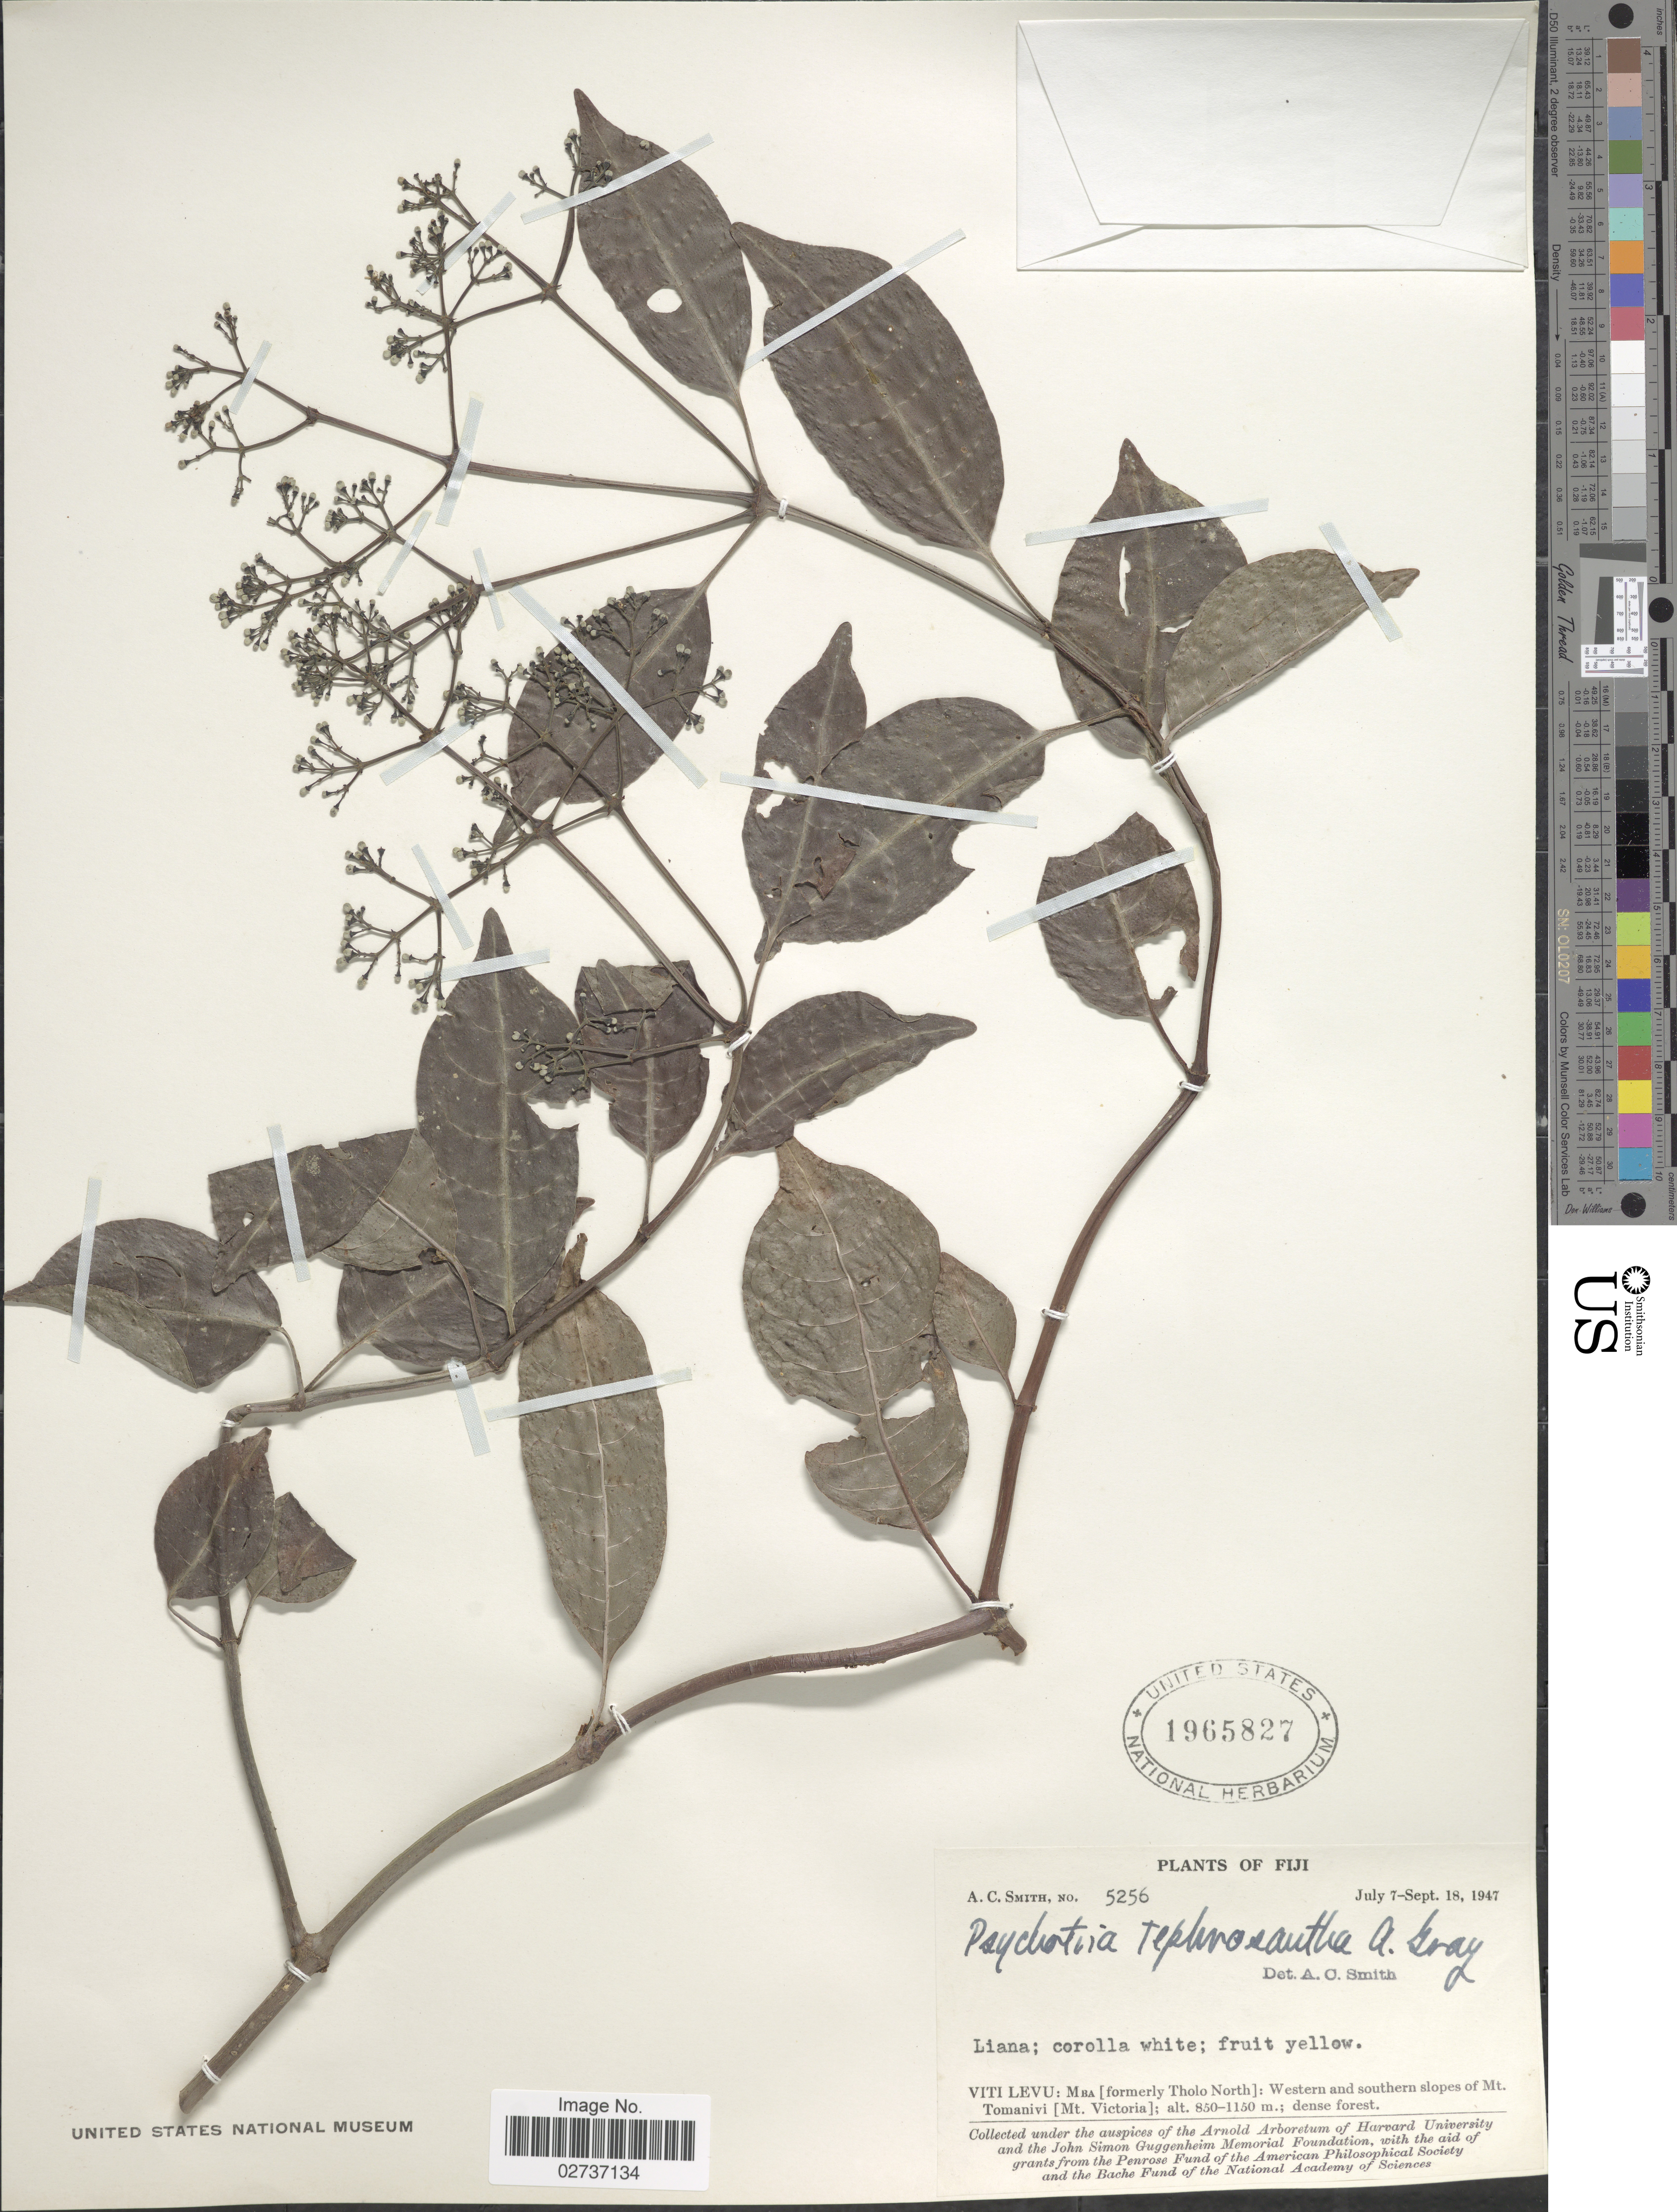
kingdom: Plantae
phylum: Tracheophyta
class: Magnoliopsida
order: Gentianales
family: Rubiaceae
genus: Psychotria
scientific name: Psychotria tephrosantha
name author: A. Gray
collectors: A. C. Smith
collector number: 5256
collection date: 1947-07-07/1947-09-18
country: Fiji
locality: Viti Levu: Mba (formerly Tholo North): Western and southern slopes of Mt. Tomanivi (Mt. Victoria)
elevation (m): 850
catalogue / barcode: US 1965827